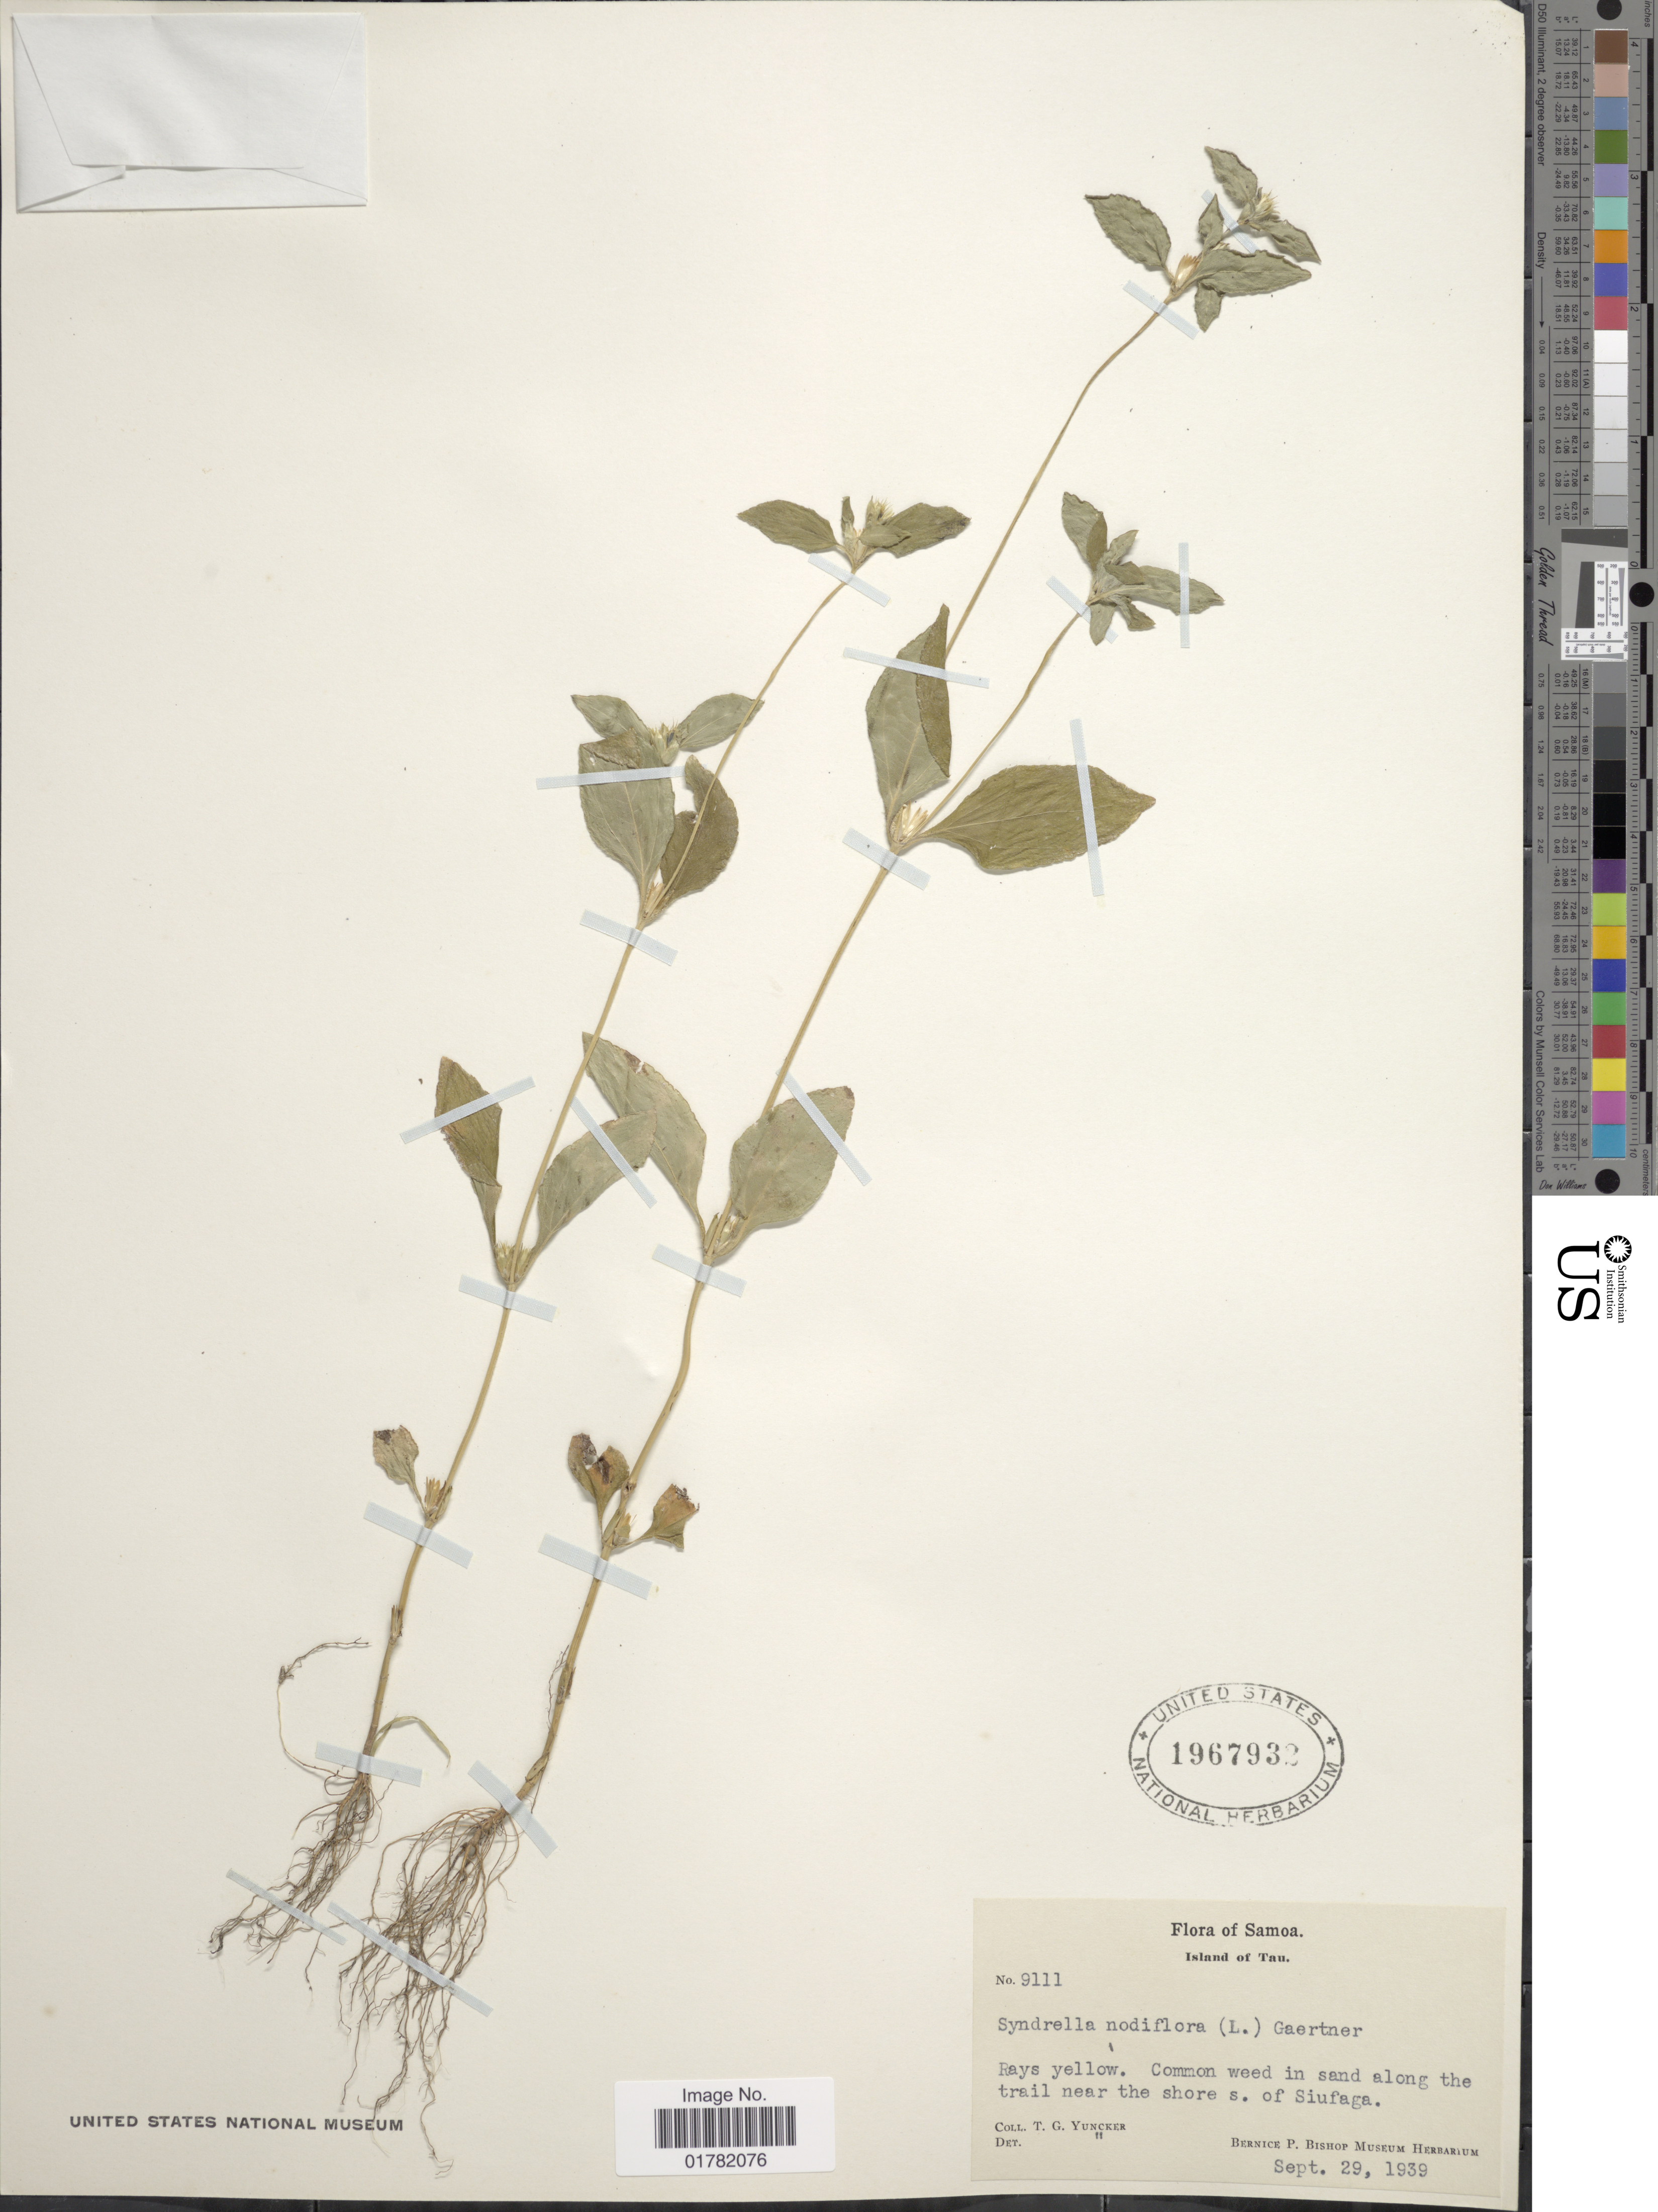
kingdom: Plantae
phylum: Tracheophyta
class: Magnoliopsida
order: Asterales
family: Asteraceae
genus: Synedrella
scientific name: Synedrella nodiflora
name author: (L.) Gaertn.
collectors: T. G. Yuncker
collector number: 9111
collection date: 1939-09-29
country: American Samoa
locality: Samoa, Island of Tau, Common weed in sand along the trail near the shore s. of Siufaga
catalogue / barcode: US 1967932